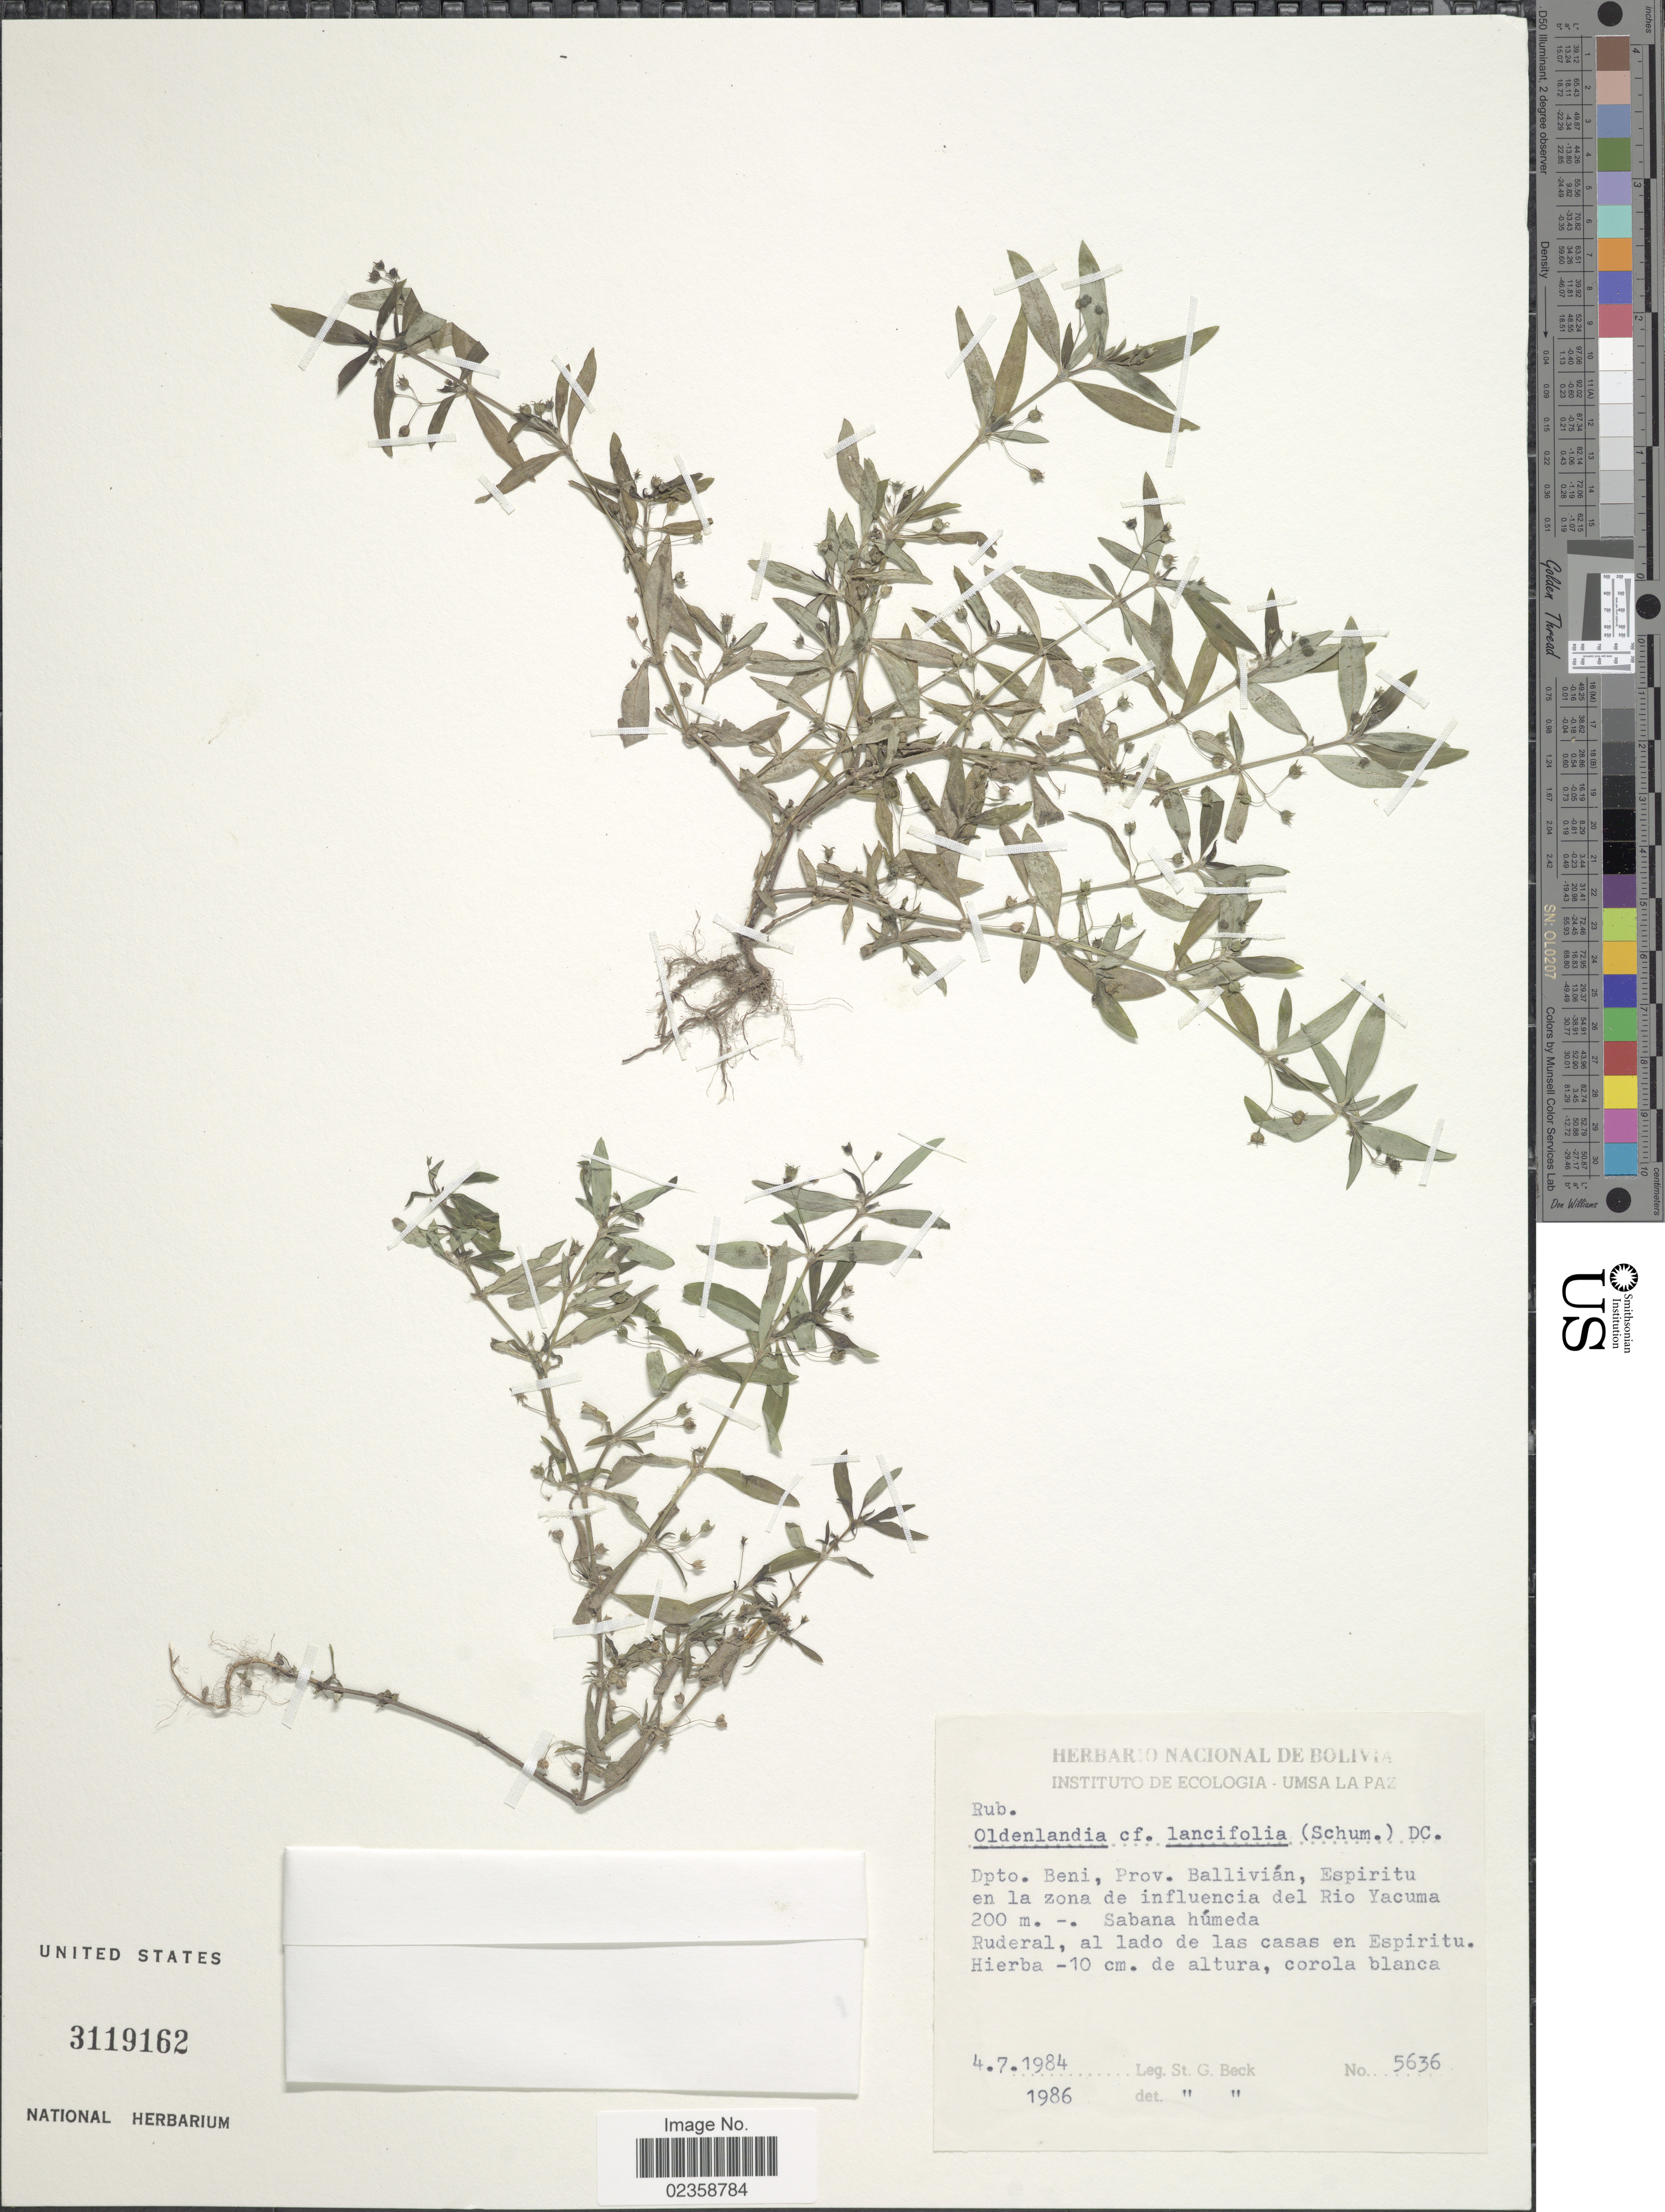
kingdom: Plantae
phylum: Tracheophyta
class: Magnoliopsida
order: Gentianales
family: Rubiaceae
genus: Oldenlandia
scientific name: Oldenlandia lancifolia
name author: (Schumach.) DC.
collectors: S. G. Beck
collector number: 5636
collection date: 1984-07-04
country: Bolivia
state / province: Beni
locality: Prov. Ballivian, Espiritu en la zona de influencia del Rio Yacuma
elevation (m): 200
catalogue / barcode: US 3119162